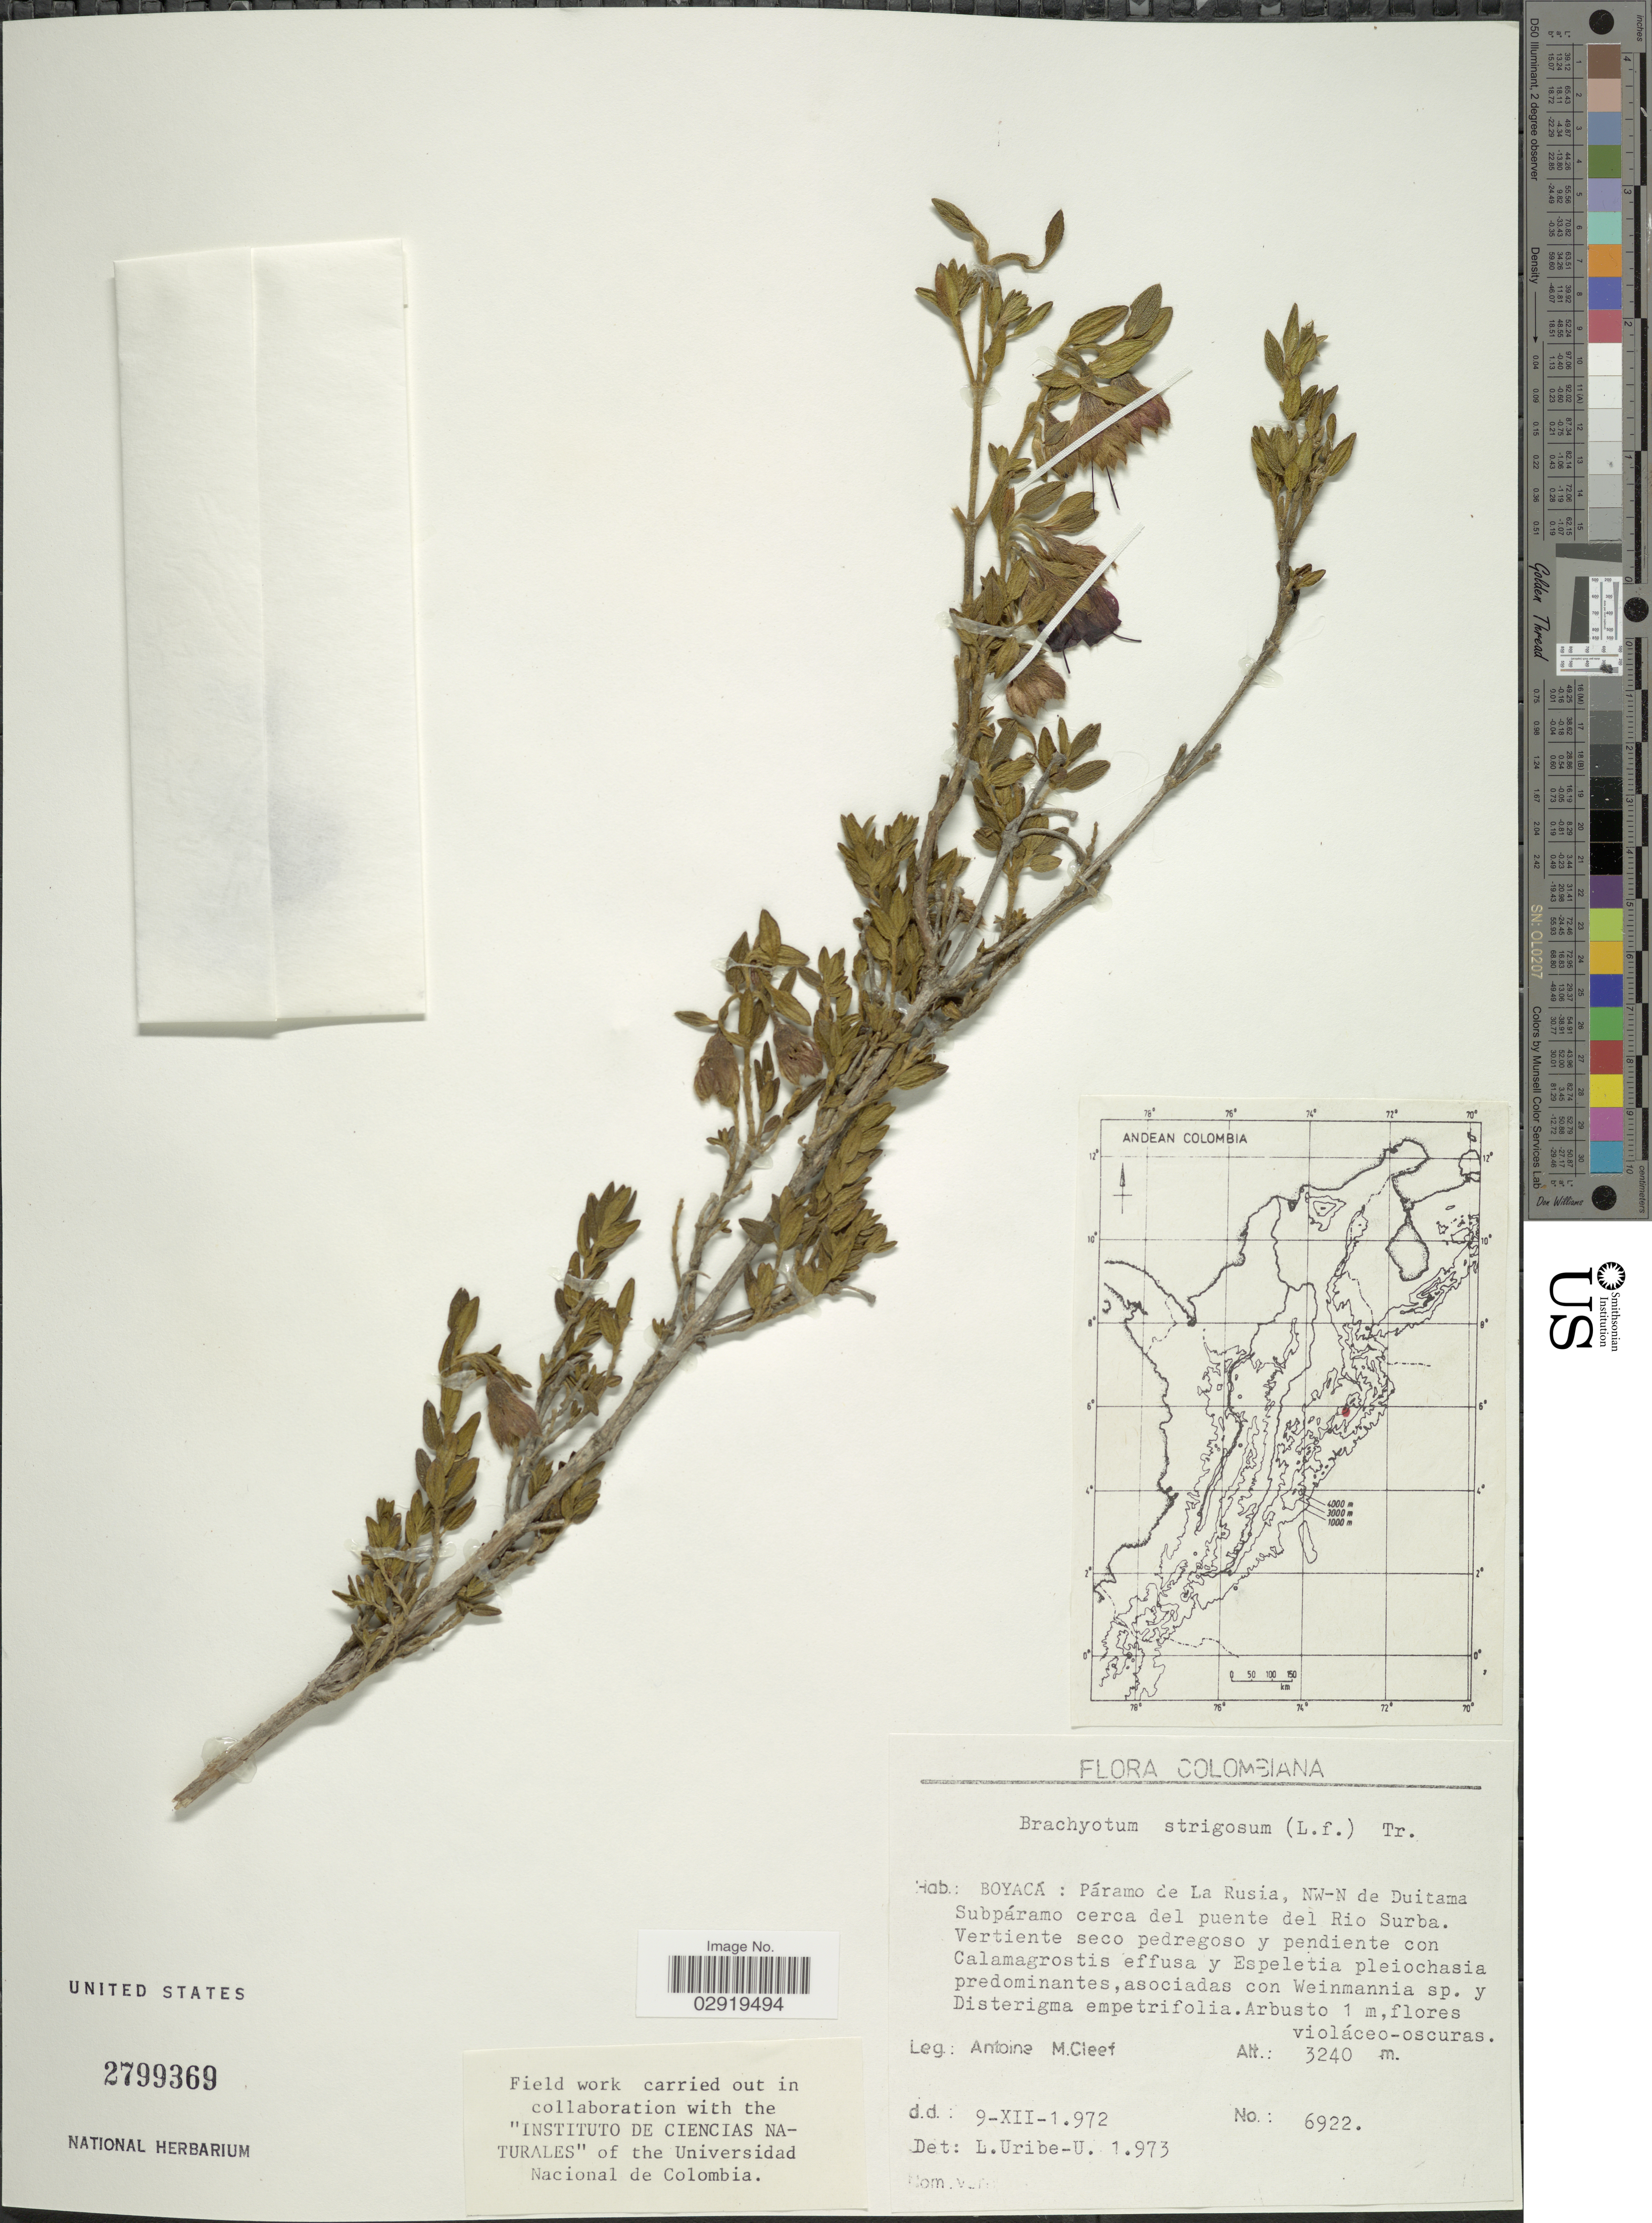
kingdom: Plantae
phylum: Tracheophyta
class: Magnoliopsida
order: Myrtales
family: Melastomataceae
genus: Brachyotum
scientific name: Brachyotum strigosum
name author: (L. f.) Triana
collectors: A. M. Cleef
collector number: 6922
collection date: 1972-12-09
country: Colombia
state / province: Boyacá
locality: Páramo de La Rusia, NW-N de Duitama Subpáramo cerca del puente del Rio Surba.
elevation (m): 3240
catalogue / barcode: US 2799369